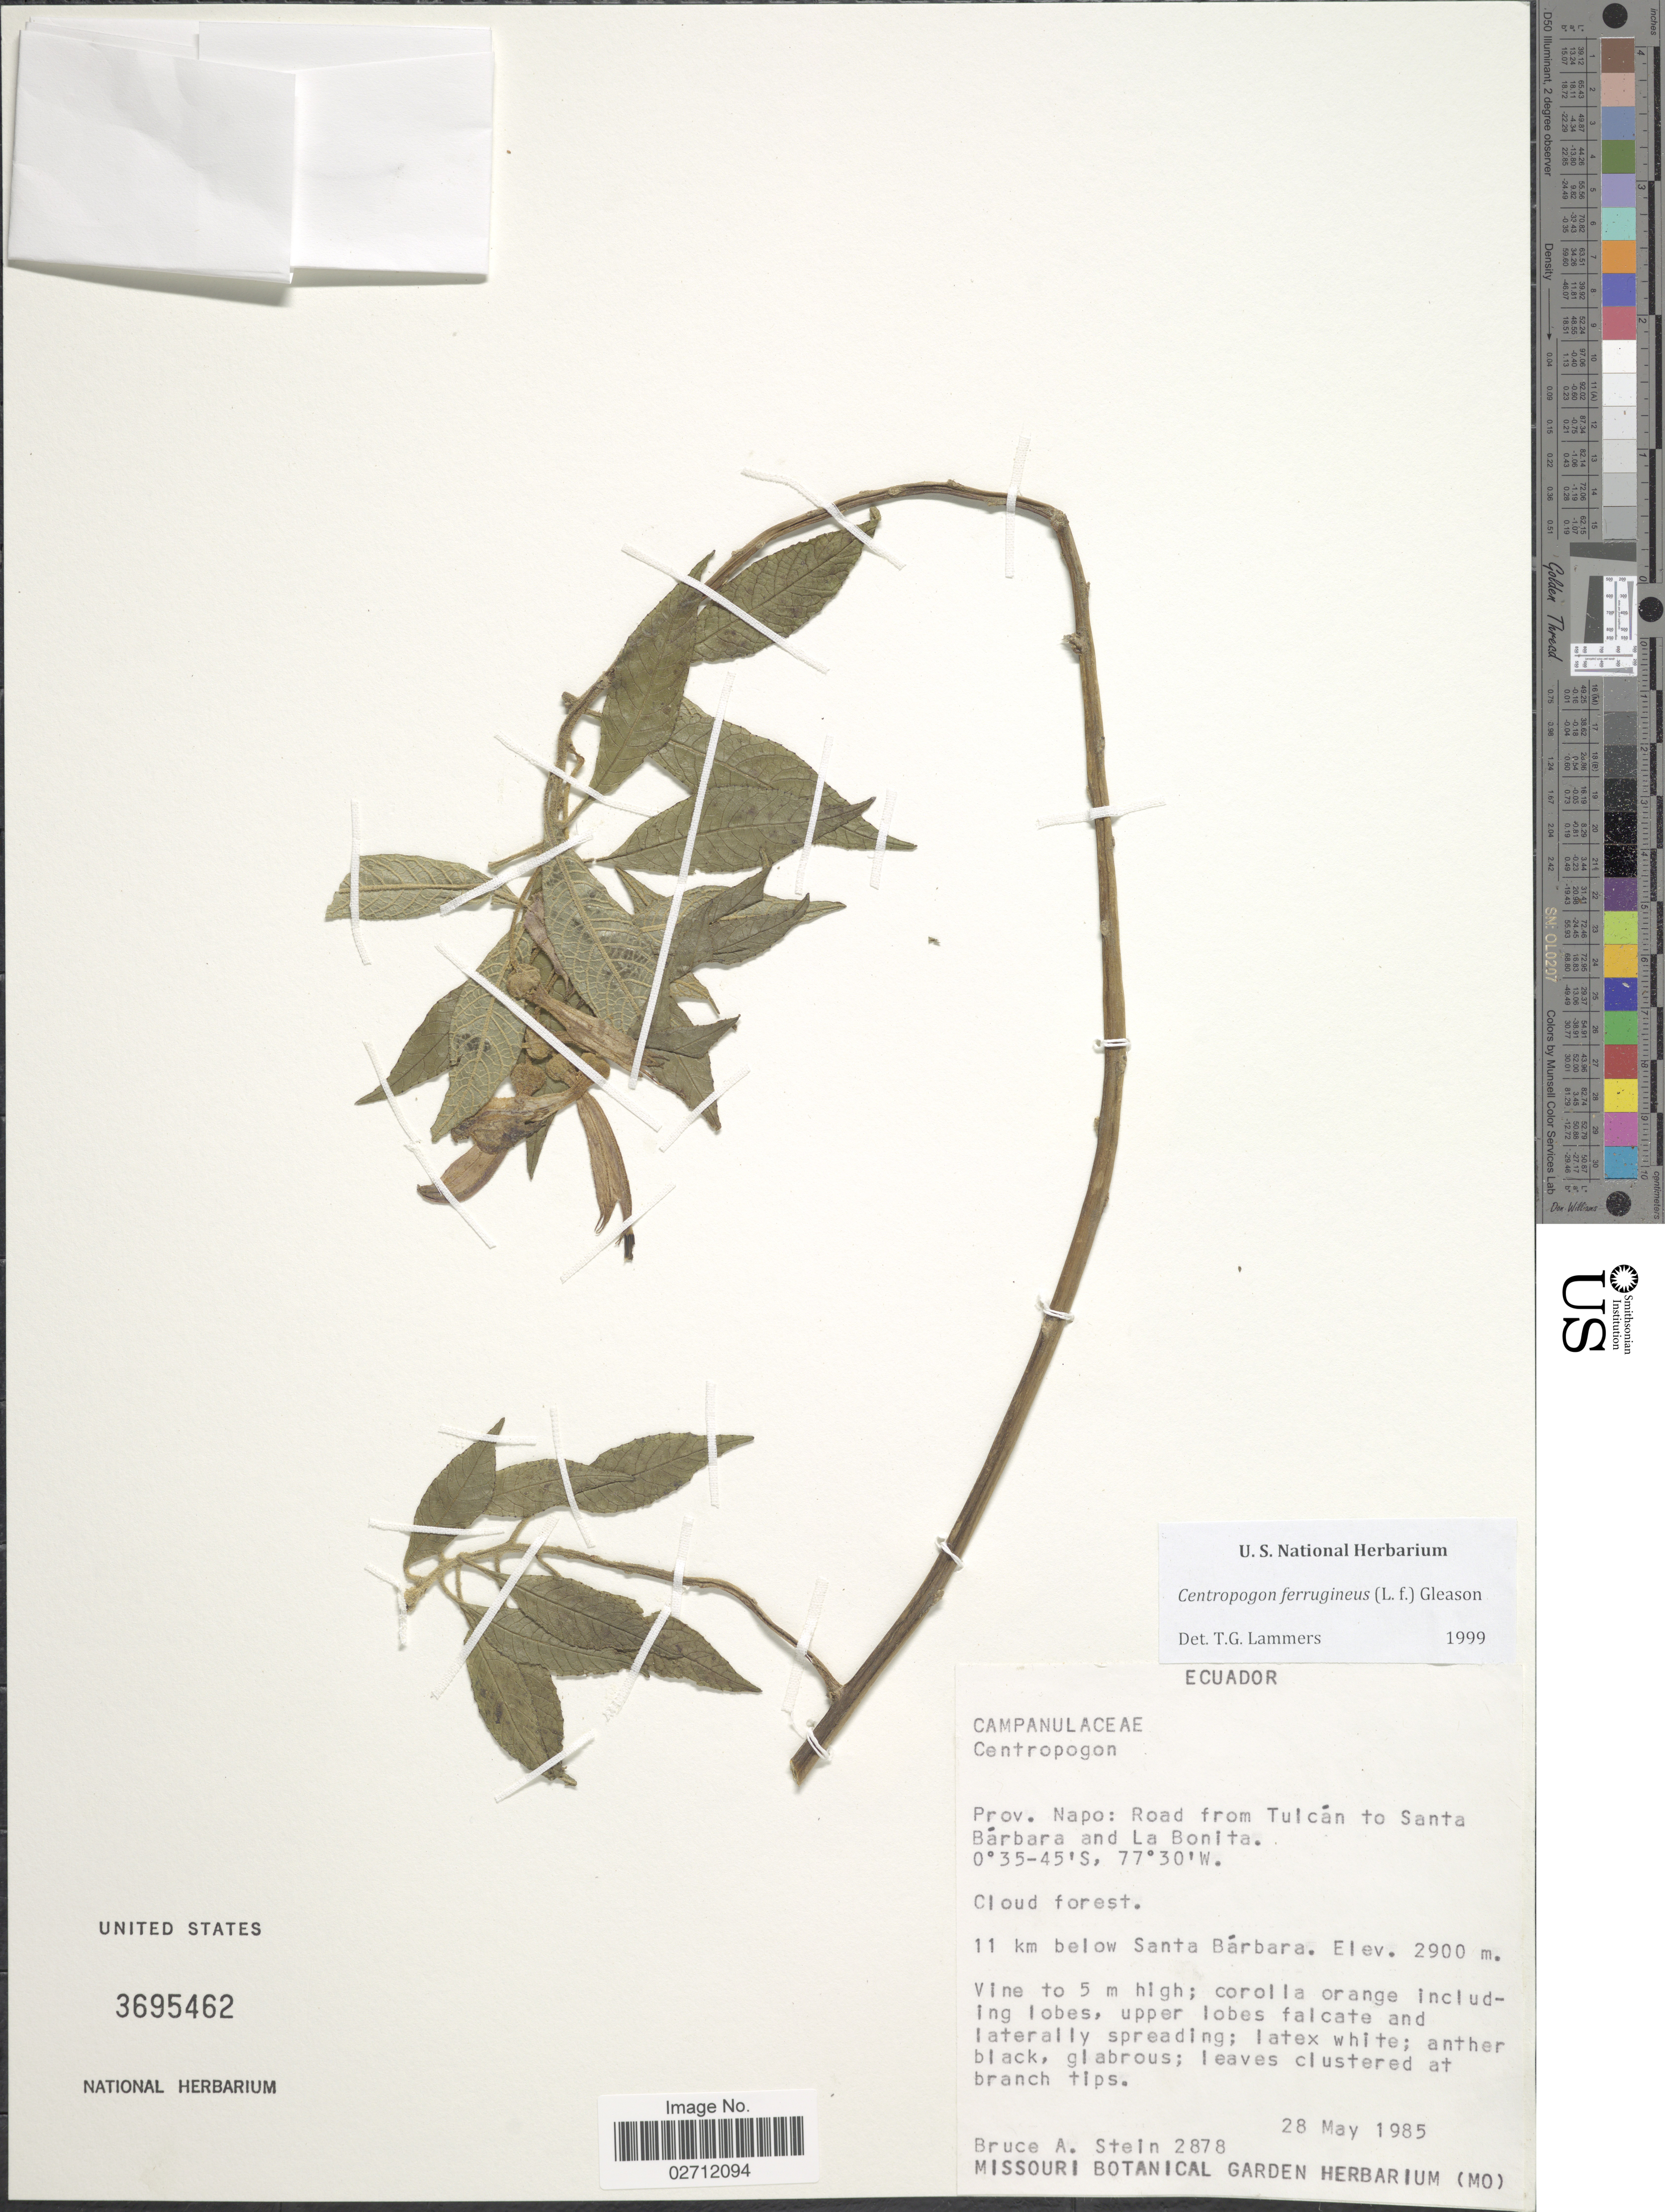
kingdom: Plantae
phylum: Tracheophyta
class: Magnoliopsida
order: Asterales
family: Campanulaceae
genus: Centropogon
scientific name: Centropogon ferrugineus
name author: (L. f.) Gleason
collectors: B. A. Stein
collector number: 2878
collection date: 1985-05-28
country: Ecuador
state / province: Napo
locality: Road from Tulcan to Santa Barbara and La Bonita, 11 km below Santa Barbara.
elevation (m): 2900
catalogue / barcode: US 3695462